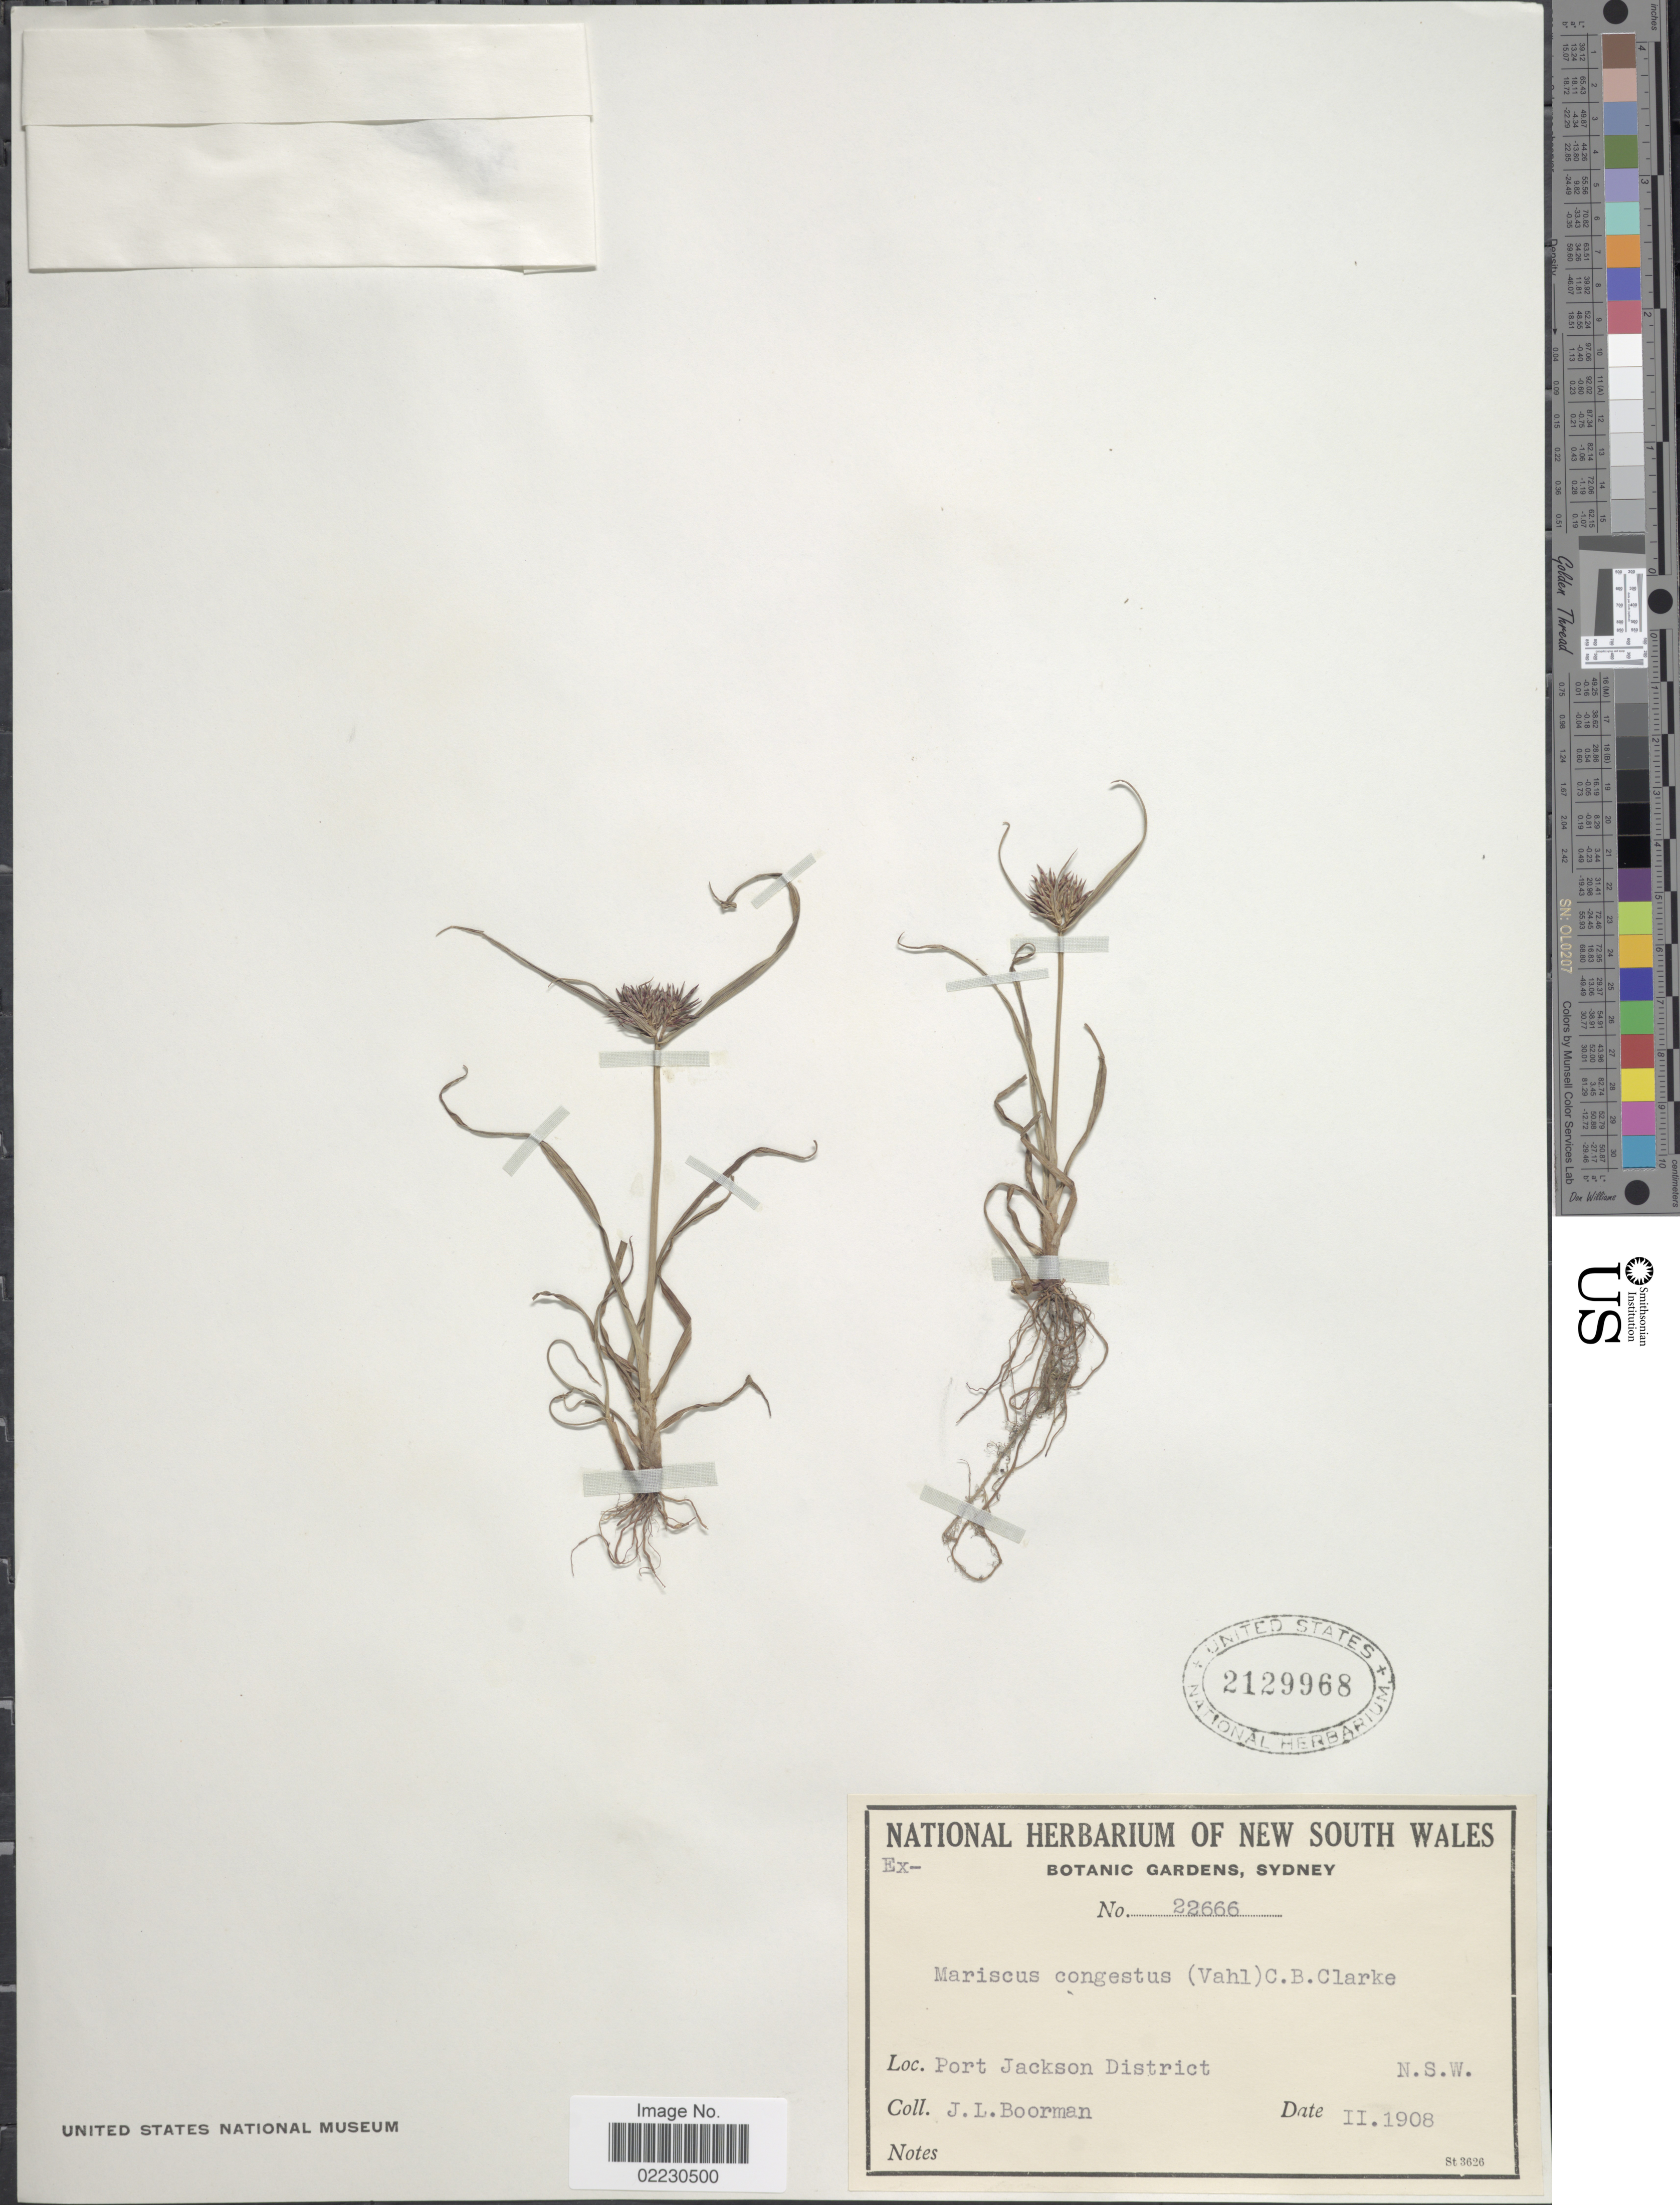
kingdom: Plantae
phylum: Tracheophyta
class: Liliopsida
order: Poales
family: Cyperaceae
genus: Cyperus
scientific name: Cyperus congestus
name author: Vahl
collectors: J. Boorman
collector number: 22666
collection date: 1908-02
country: Australia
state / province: New South Wales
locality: Port Jackson District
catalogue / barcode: US 2129968